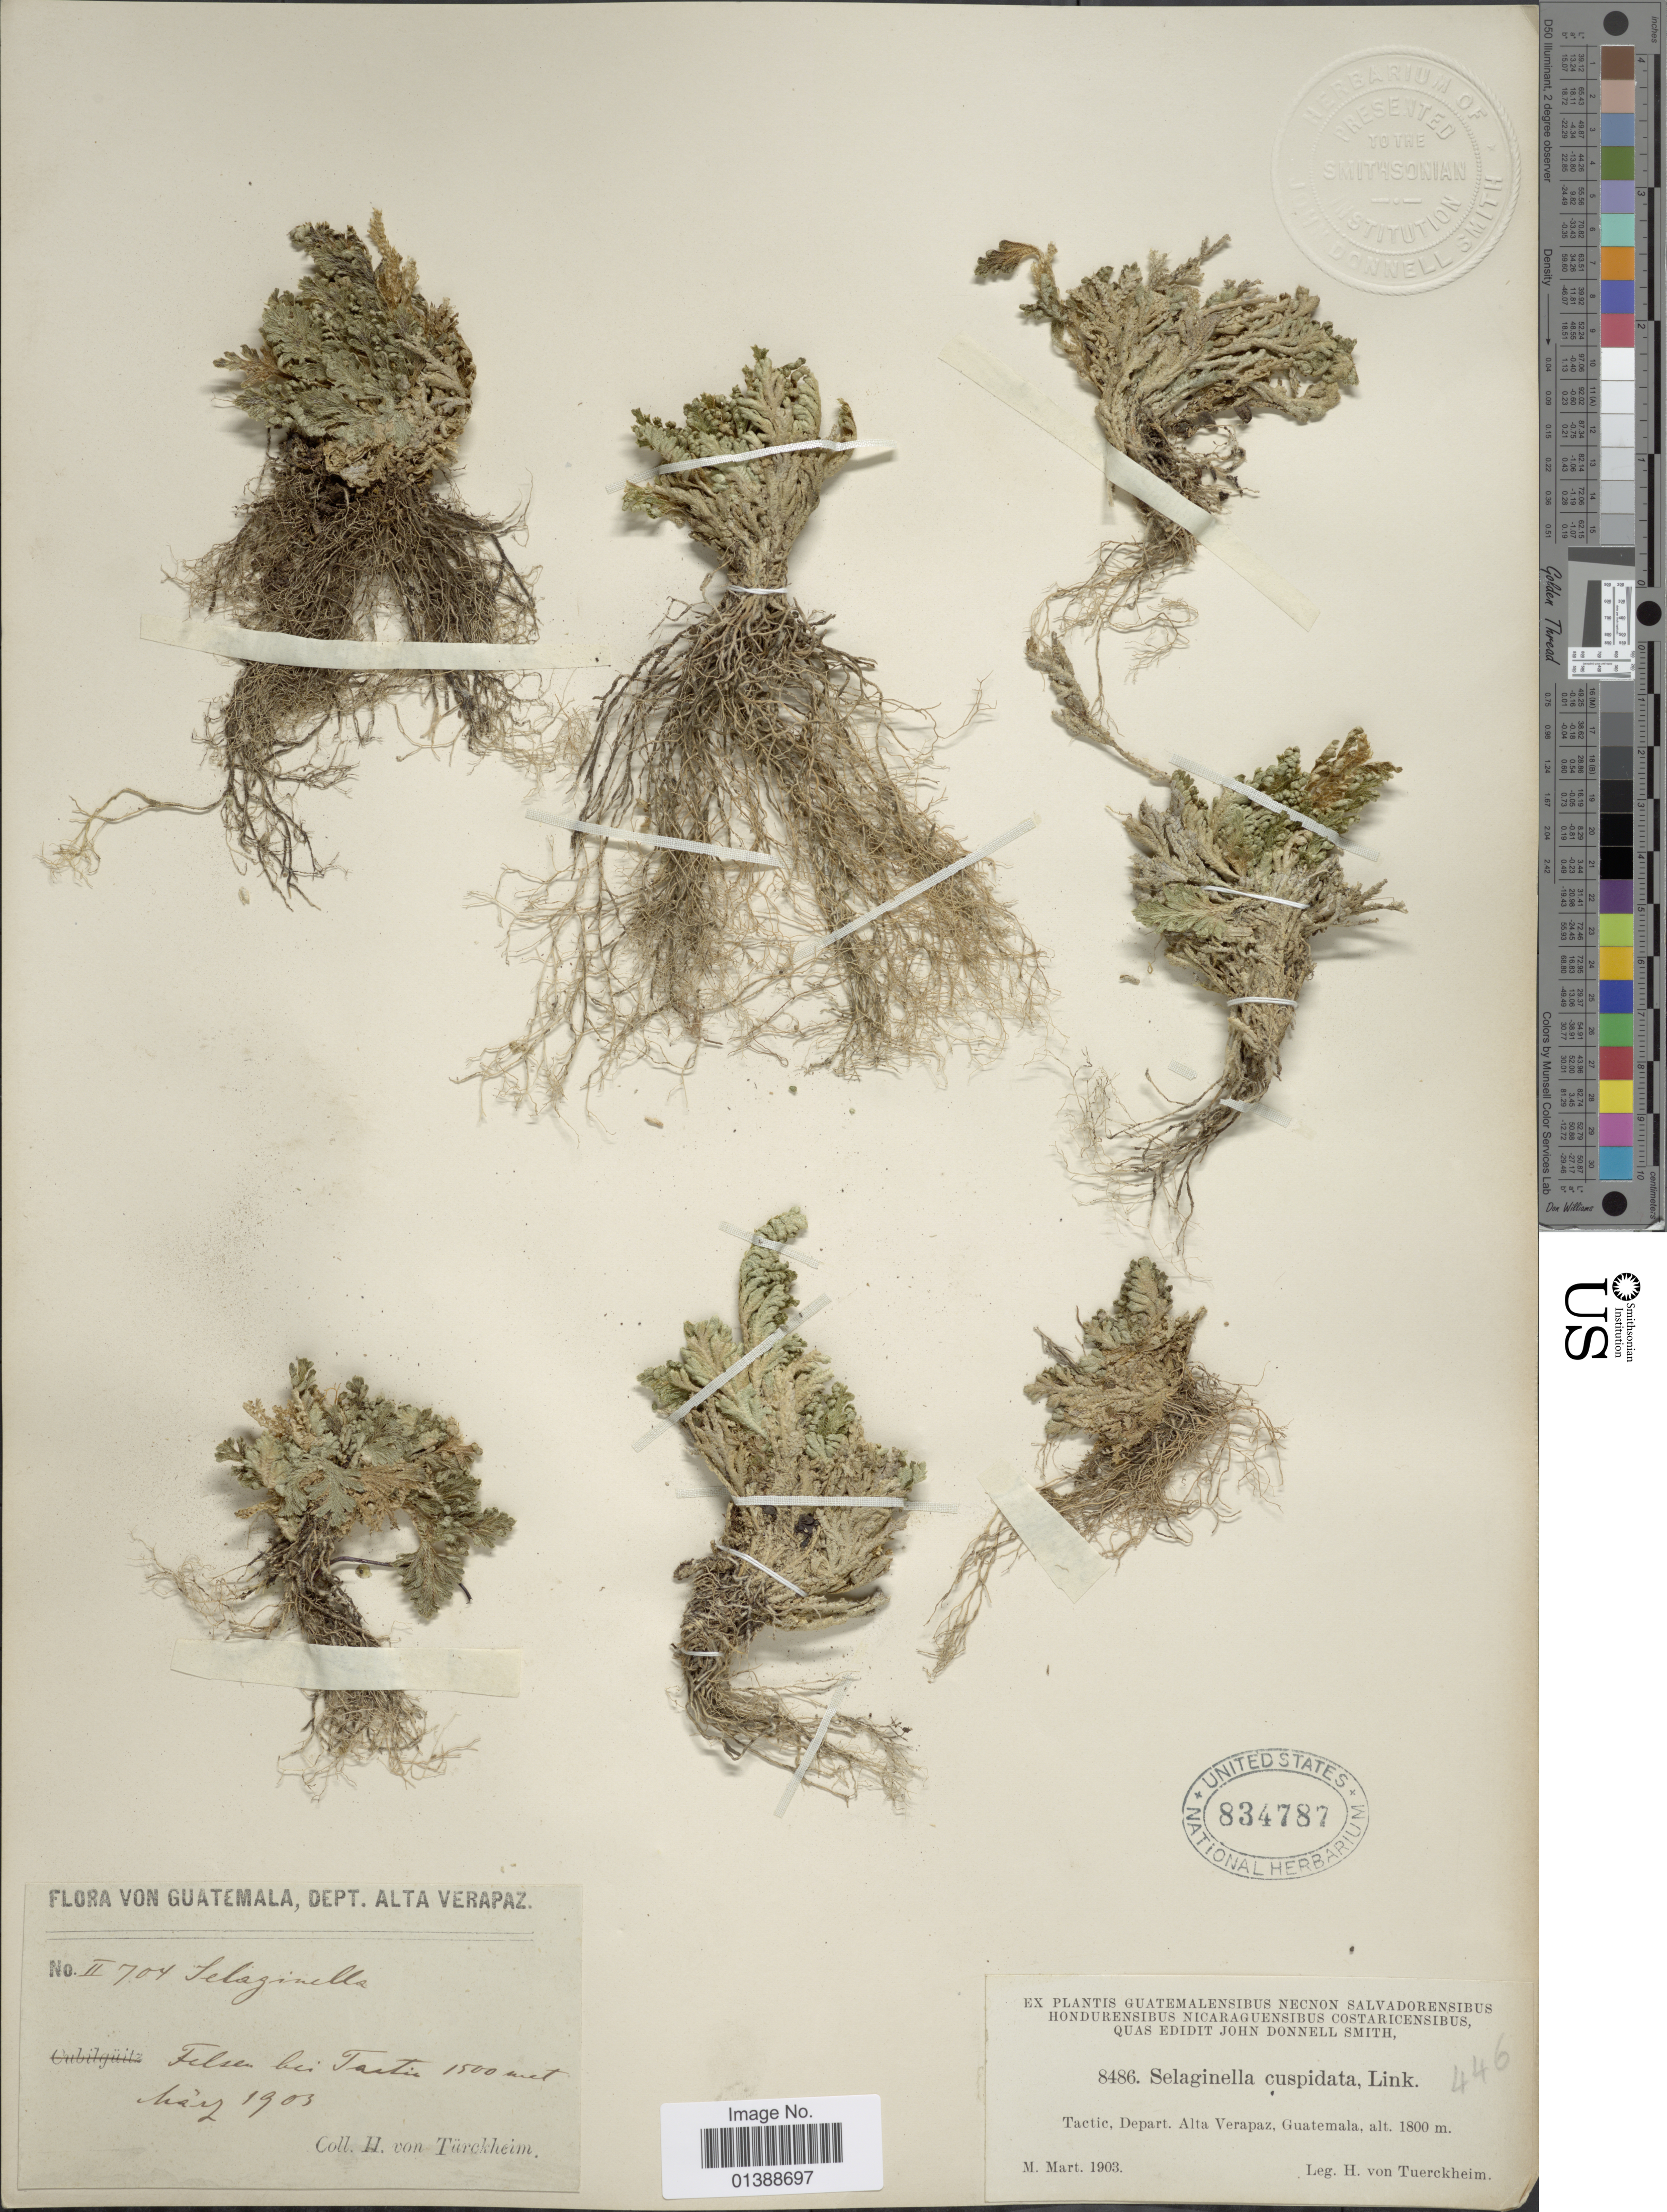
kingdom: Plantae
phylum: Tracheophyta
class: Lycopodiopsida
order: Selaginellales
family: Selaginellaceae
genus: Selaginella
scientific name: Selaginella pallescens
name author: (C. Presl) Spring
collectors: H. von Türckheim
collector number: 8486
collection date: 1903-03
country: Guatemala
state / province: Alta Verapaz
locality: Tactic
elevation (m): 1800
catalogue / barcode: US 834787